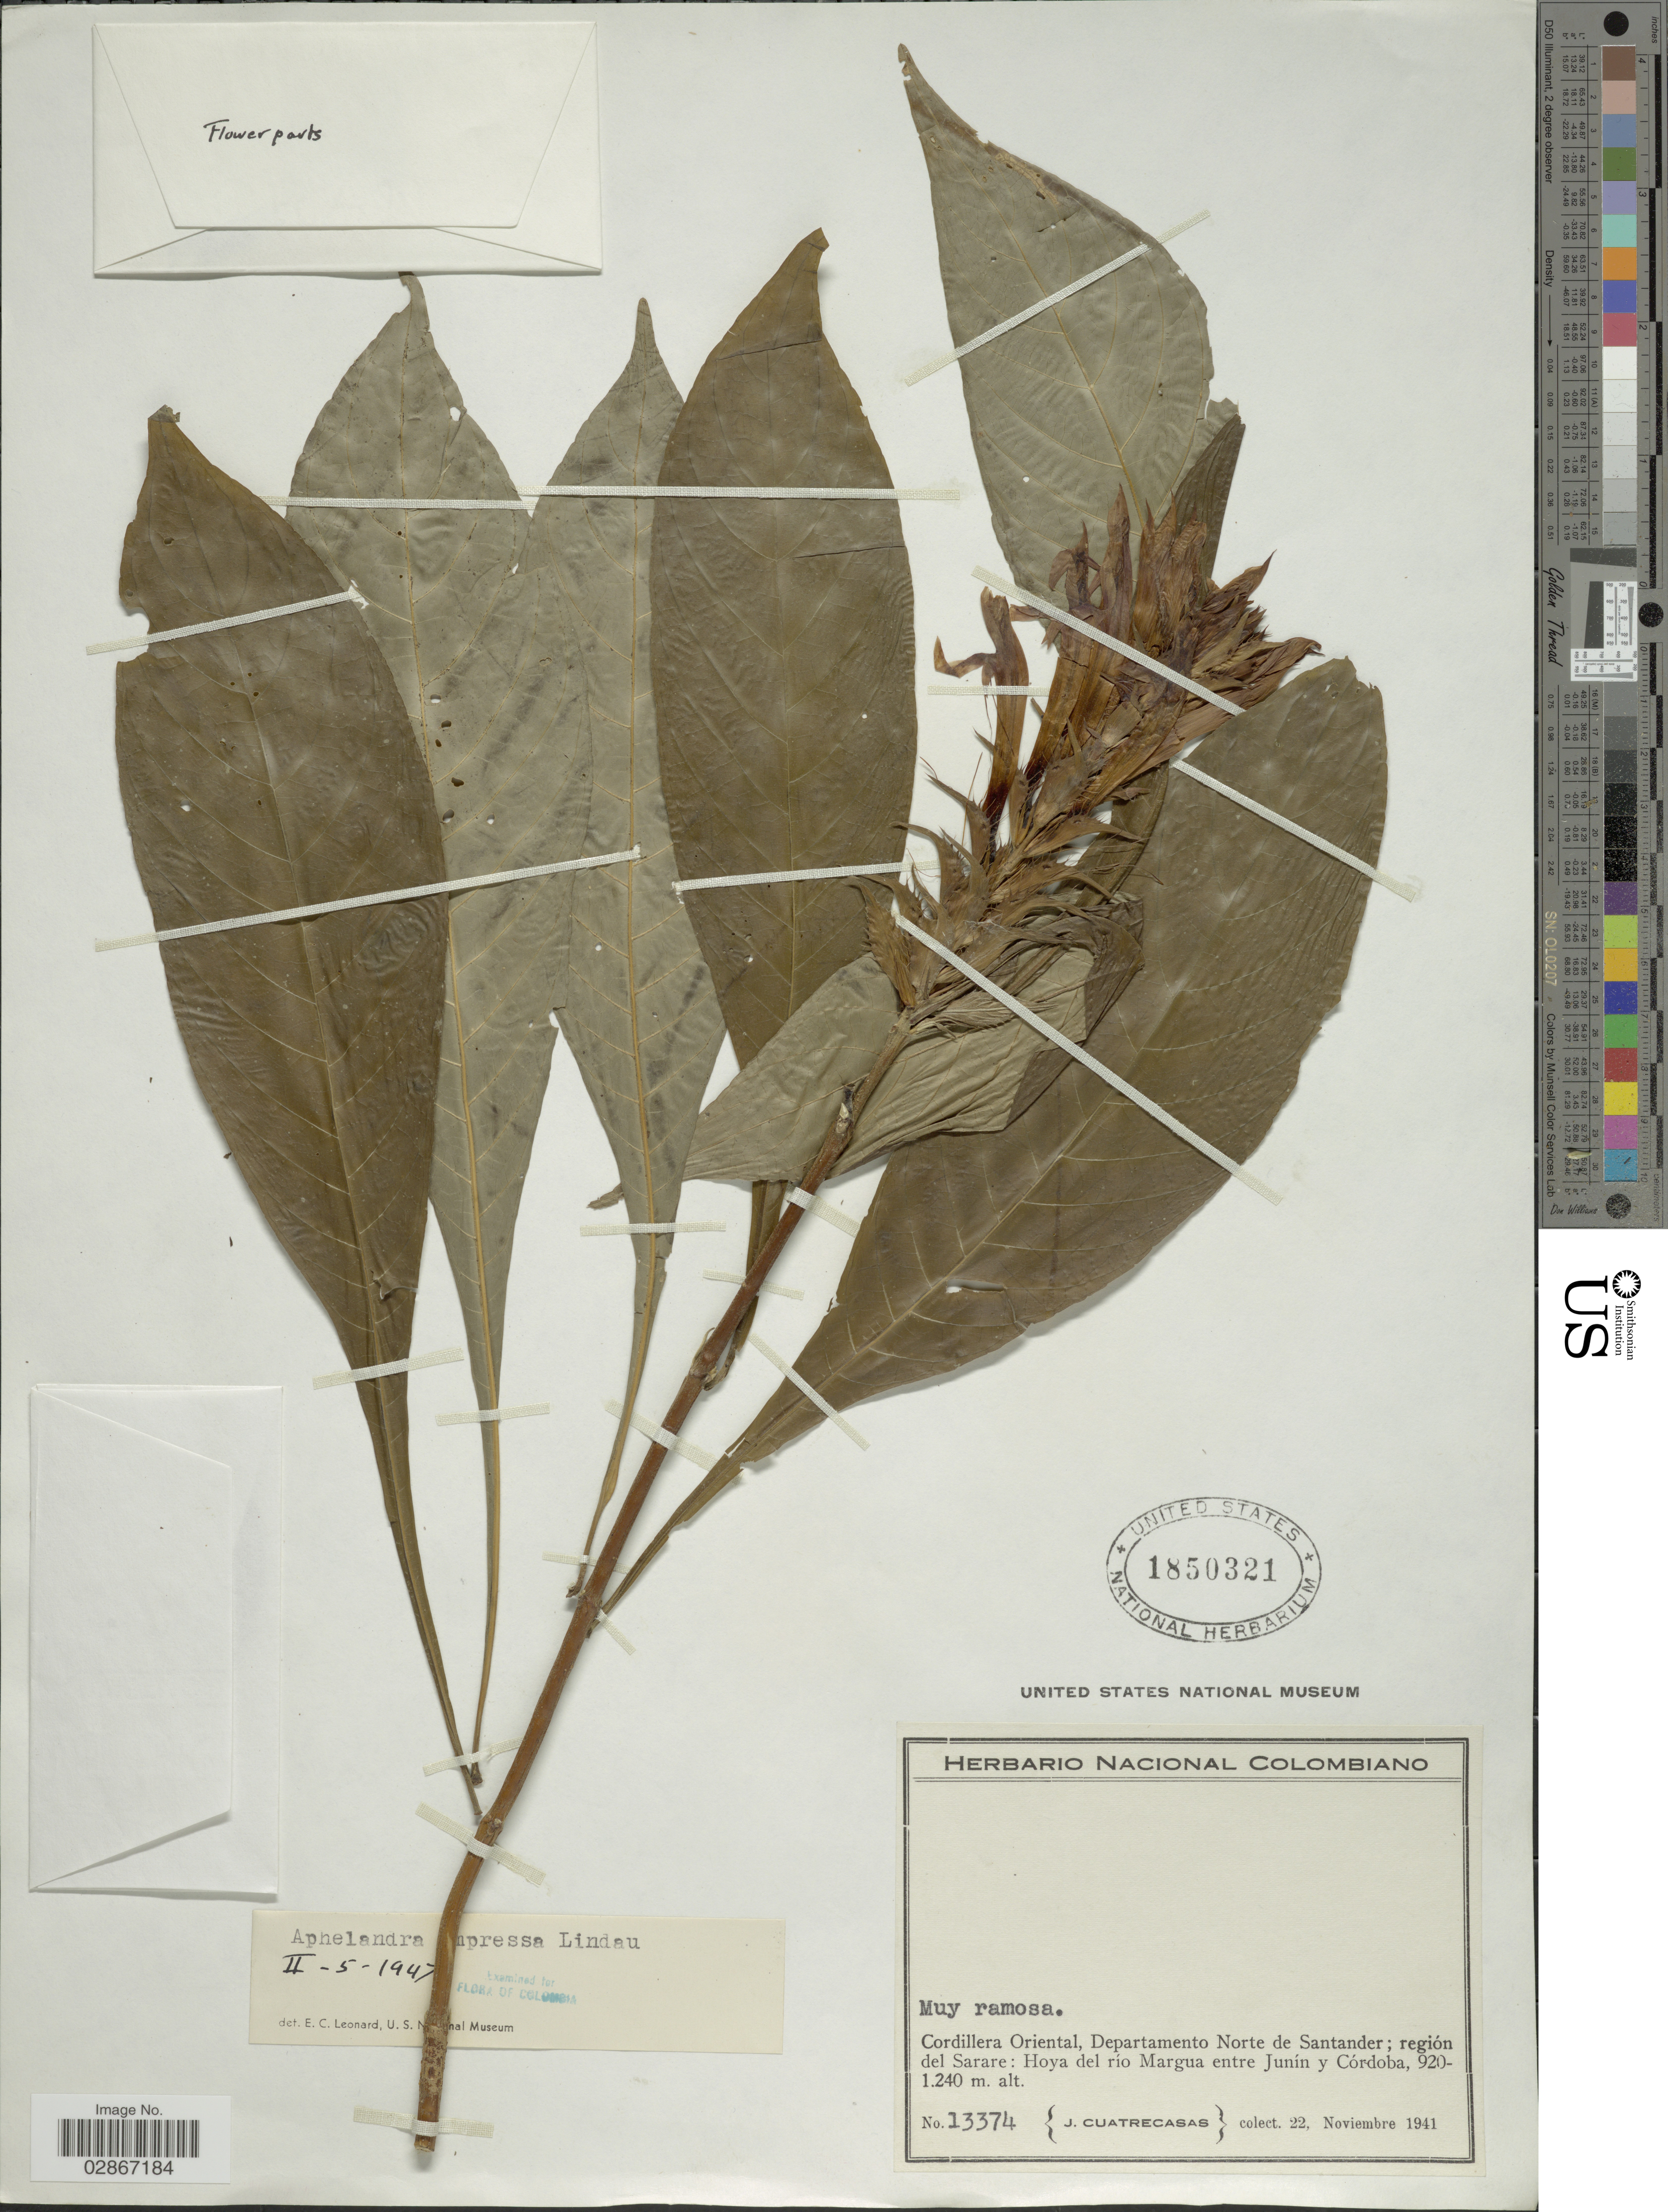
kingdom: Plantae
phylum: Tracheophyta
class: Magnoliopsida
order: Lamiales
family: Acanthaceae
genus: Aphelandra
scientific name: Aphelandra impressa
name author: Lindau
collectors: J. Cuatrecasas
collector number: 13374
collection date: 1941-11-22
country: Colombia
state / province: Norte de Santander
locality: Cordillera Oriental, Departamento Norte de Santander; región del Sarare: Hoya del río Margua entre Junín y Córdoba.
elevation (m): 920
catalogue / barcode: US 1850321